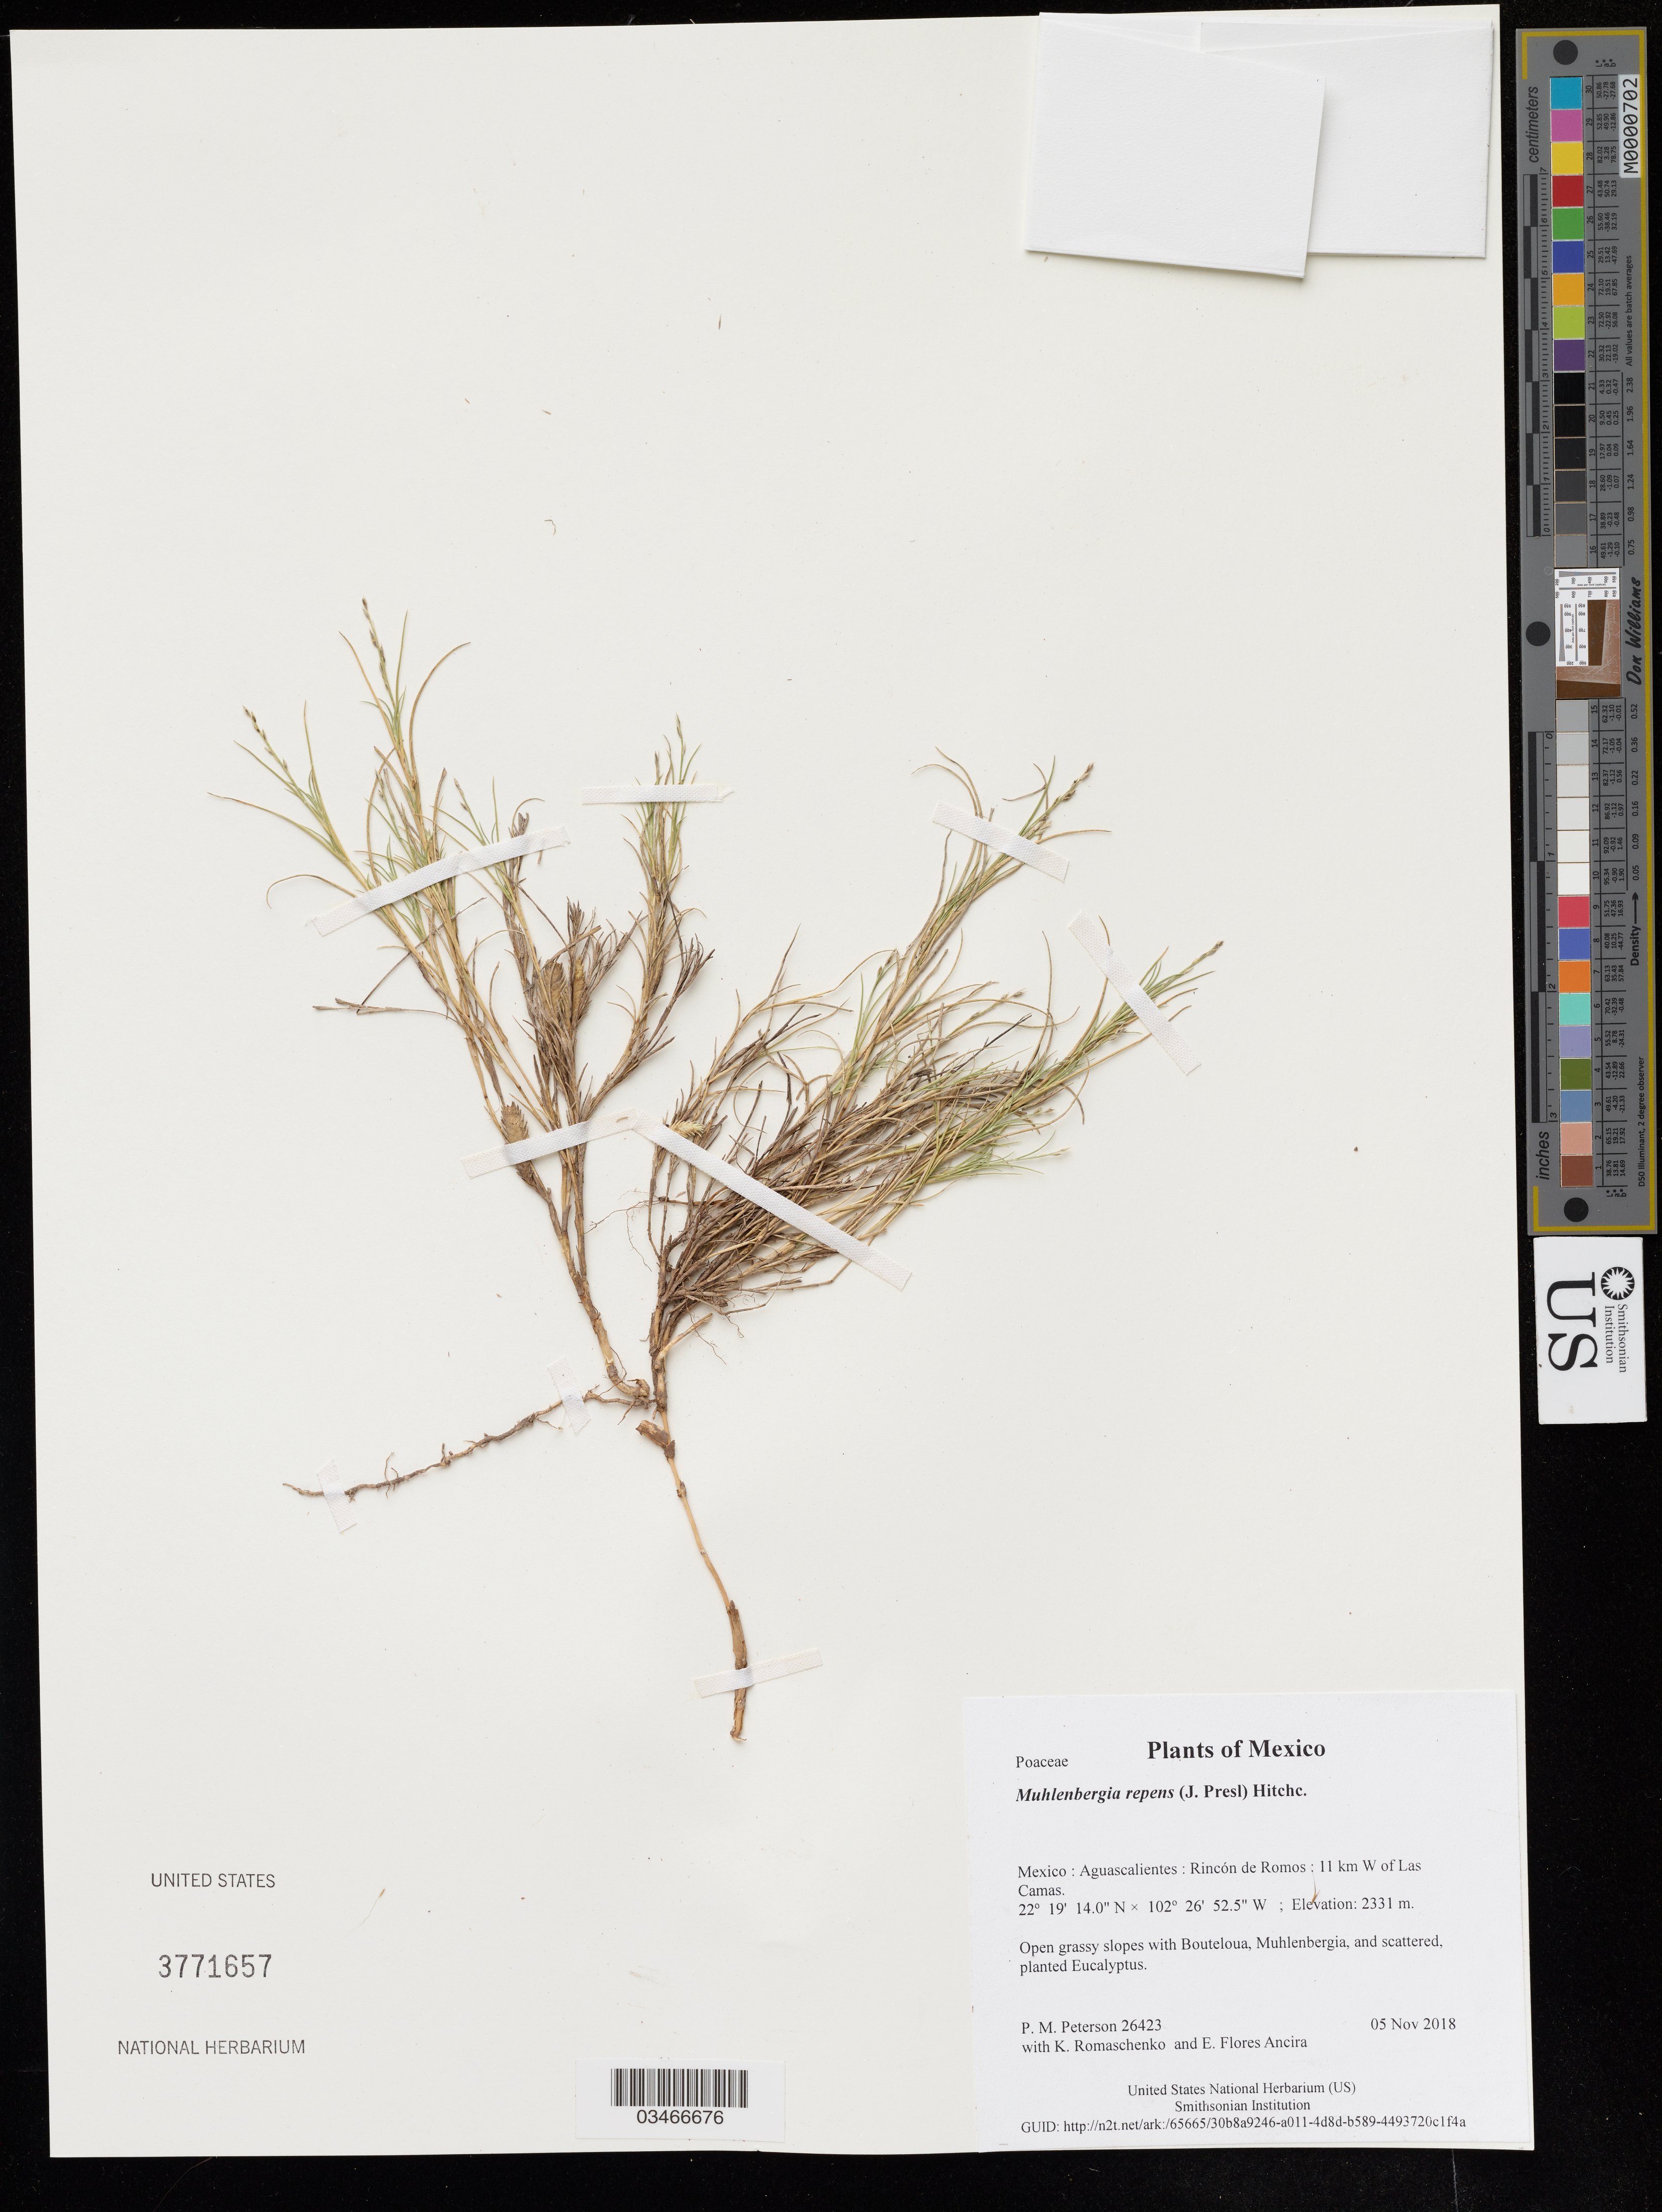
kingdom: Plantae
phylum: Tracheophyta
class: Liliopsida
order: Poales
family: Poaceae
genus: Muhlenbergia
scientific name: Muhlenbergia repens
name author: (J. Presl) Hitchc.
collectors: P. M. Peterson, K. Romaschenko & E. Flores Ancira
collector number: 26423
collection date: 2018-11-05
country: Mexico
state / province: Aguascalientes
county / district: Rincón de Romos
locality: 11 km W of Las Camas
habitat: Open grassy slopes with Bouteloua, Muhlenbergia, and scattered, planted Eucalyptus.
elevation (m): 2331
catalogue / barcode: US 3771657